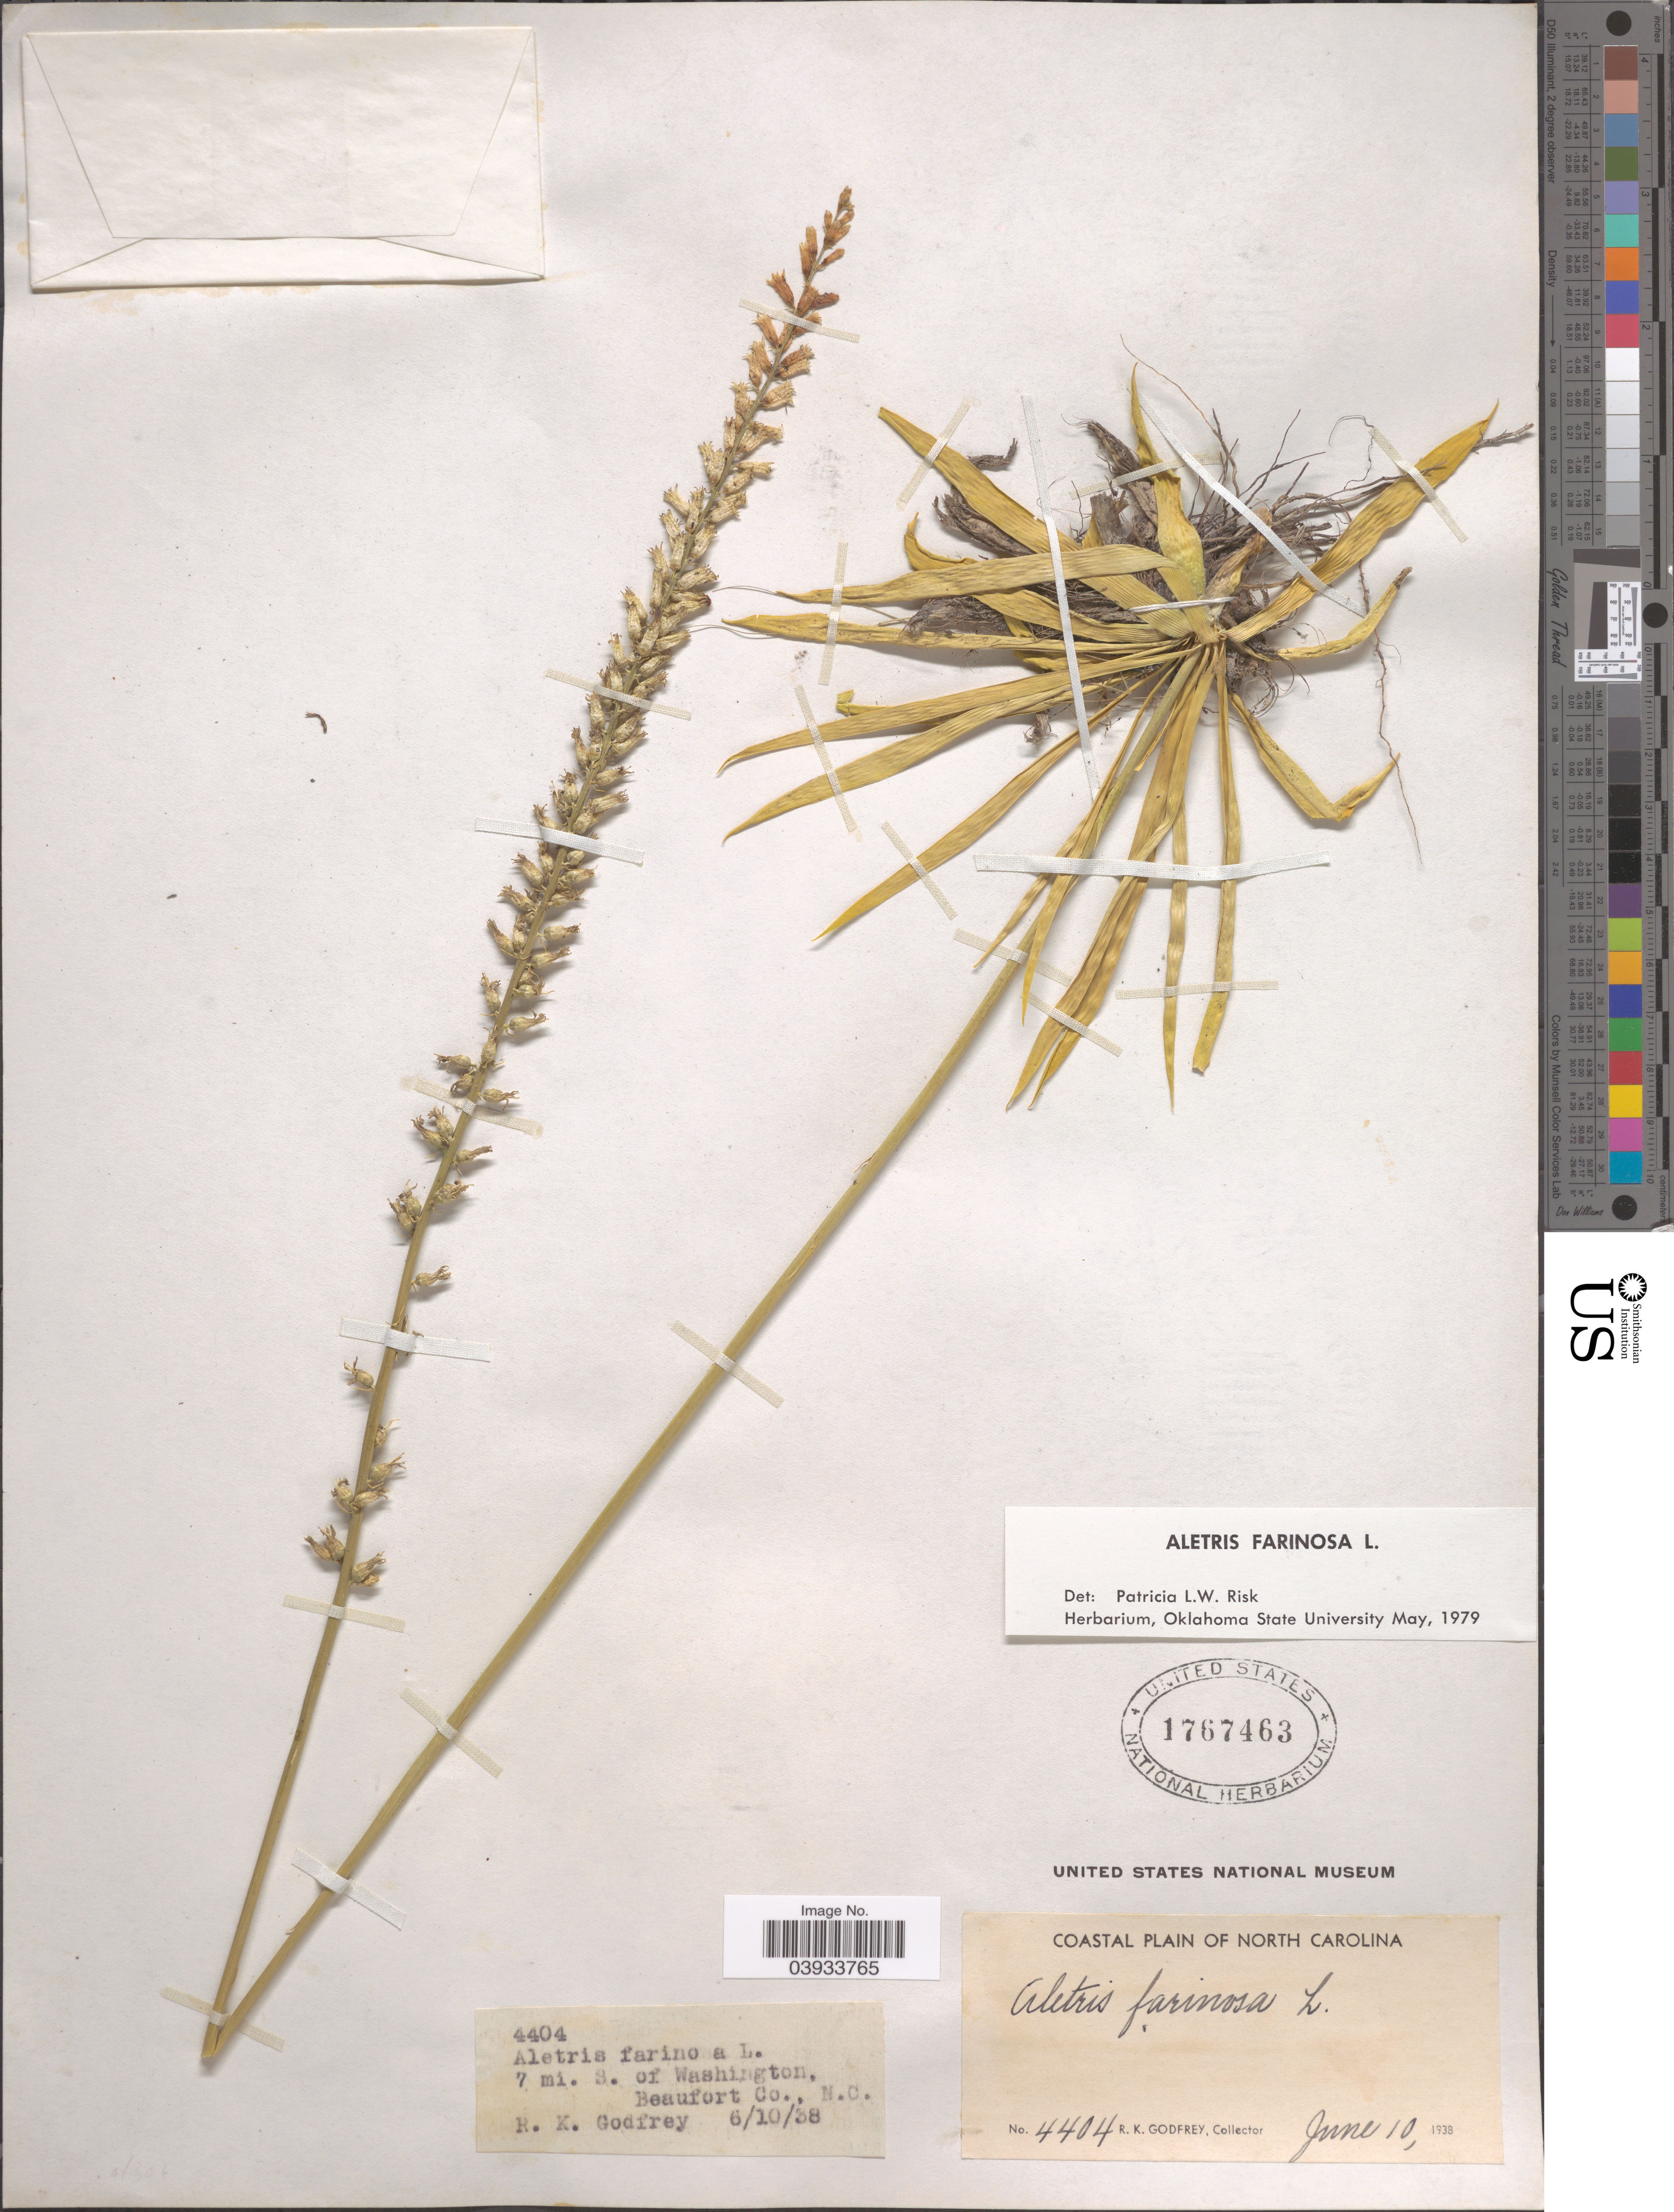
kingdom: Plantae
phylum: Tracheophyta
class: Liliopsida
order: Dioscoreales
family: Nartheciaceae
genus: Aletris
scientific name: Aletris farinosa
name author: L.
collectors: R. K. Godfrey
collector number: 4404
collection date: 1938-06-10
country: United States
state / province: North Carolina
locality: Coastal Plain of North Carolina. 7 mi. S. of Washington, Beaufort Co.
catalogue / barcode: US 1767463